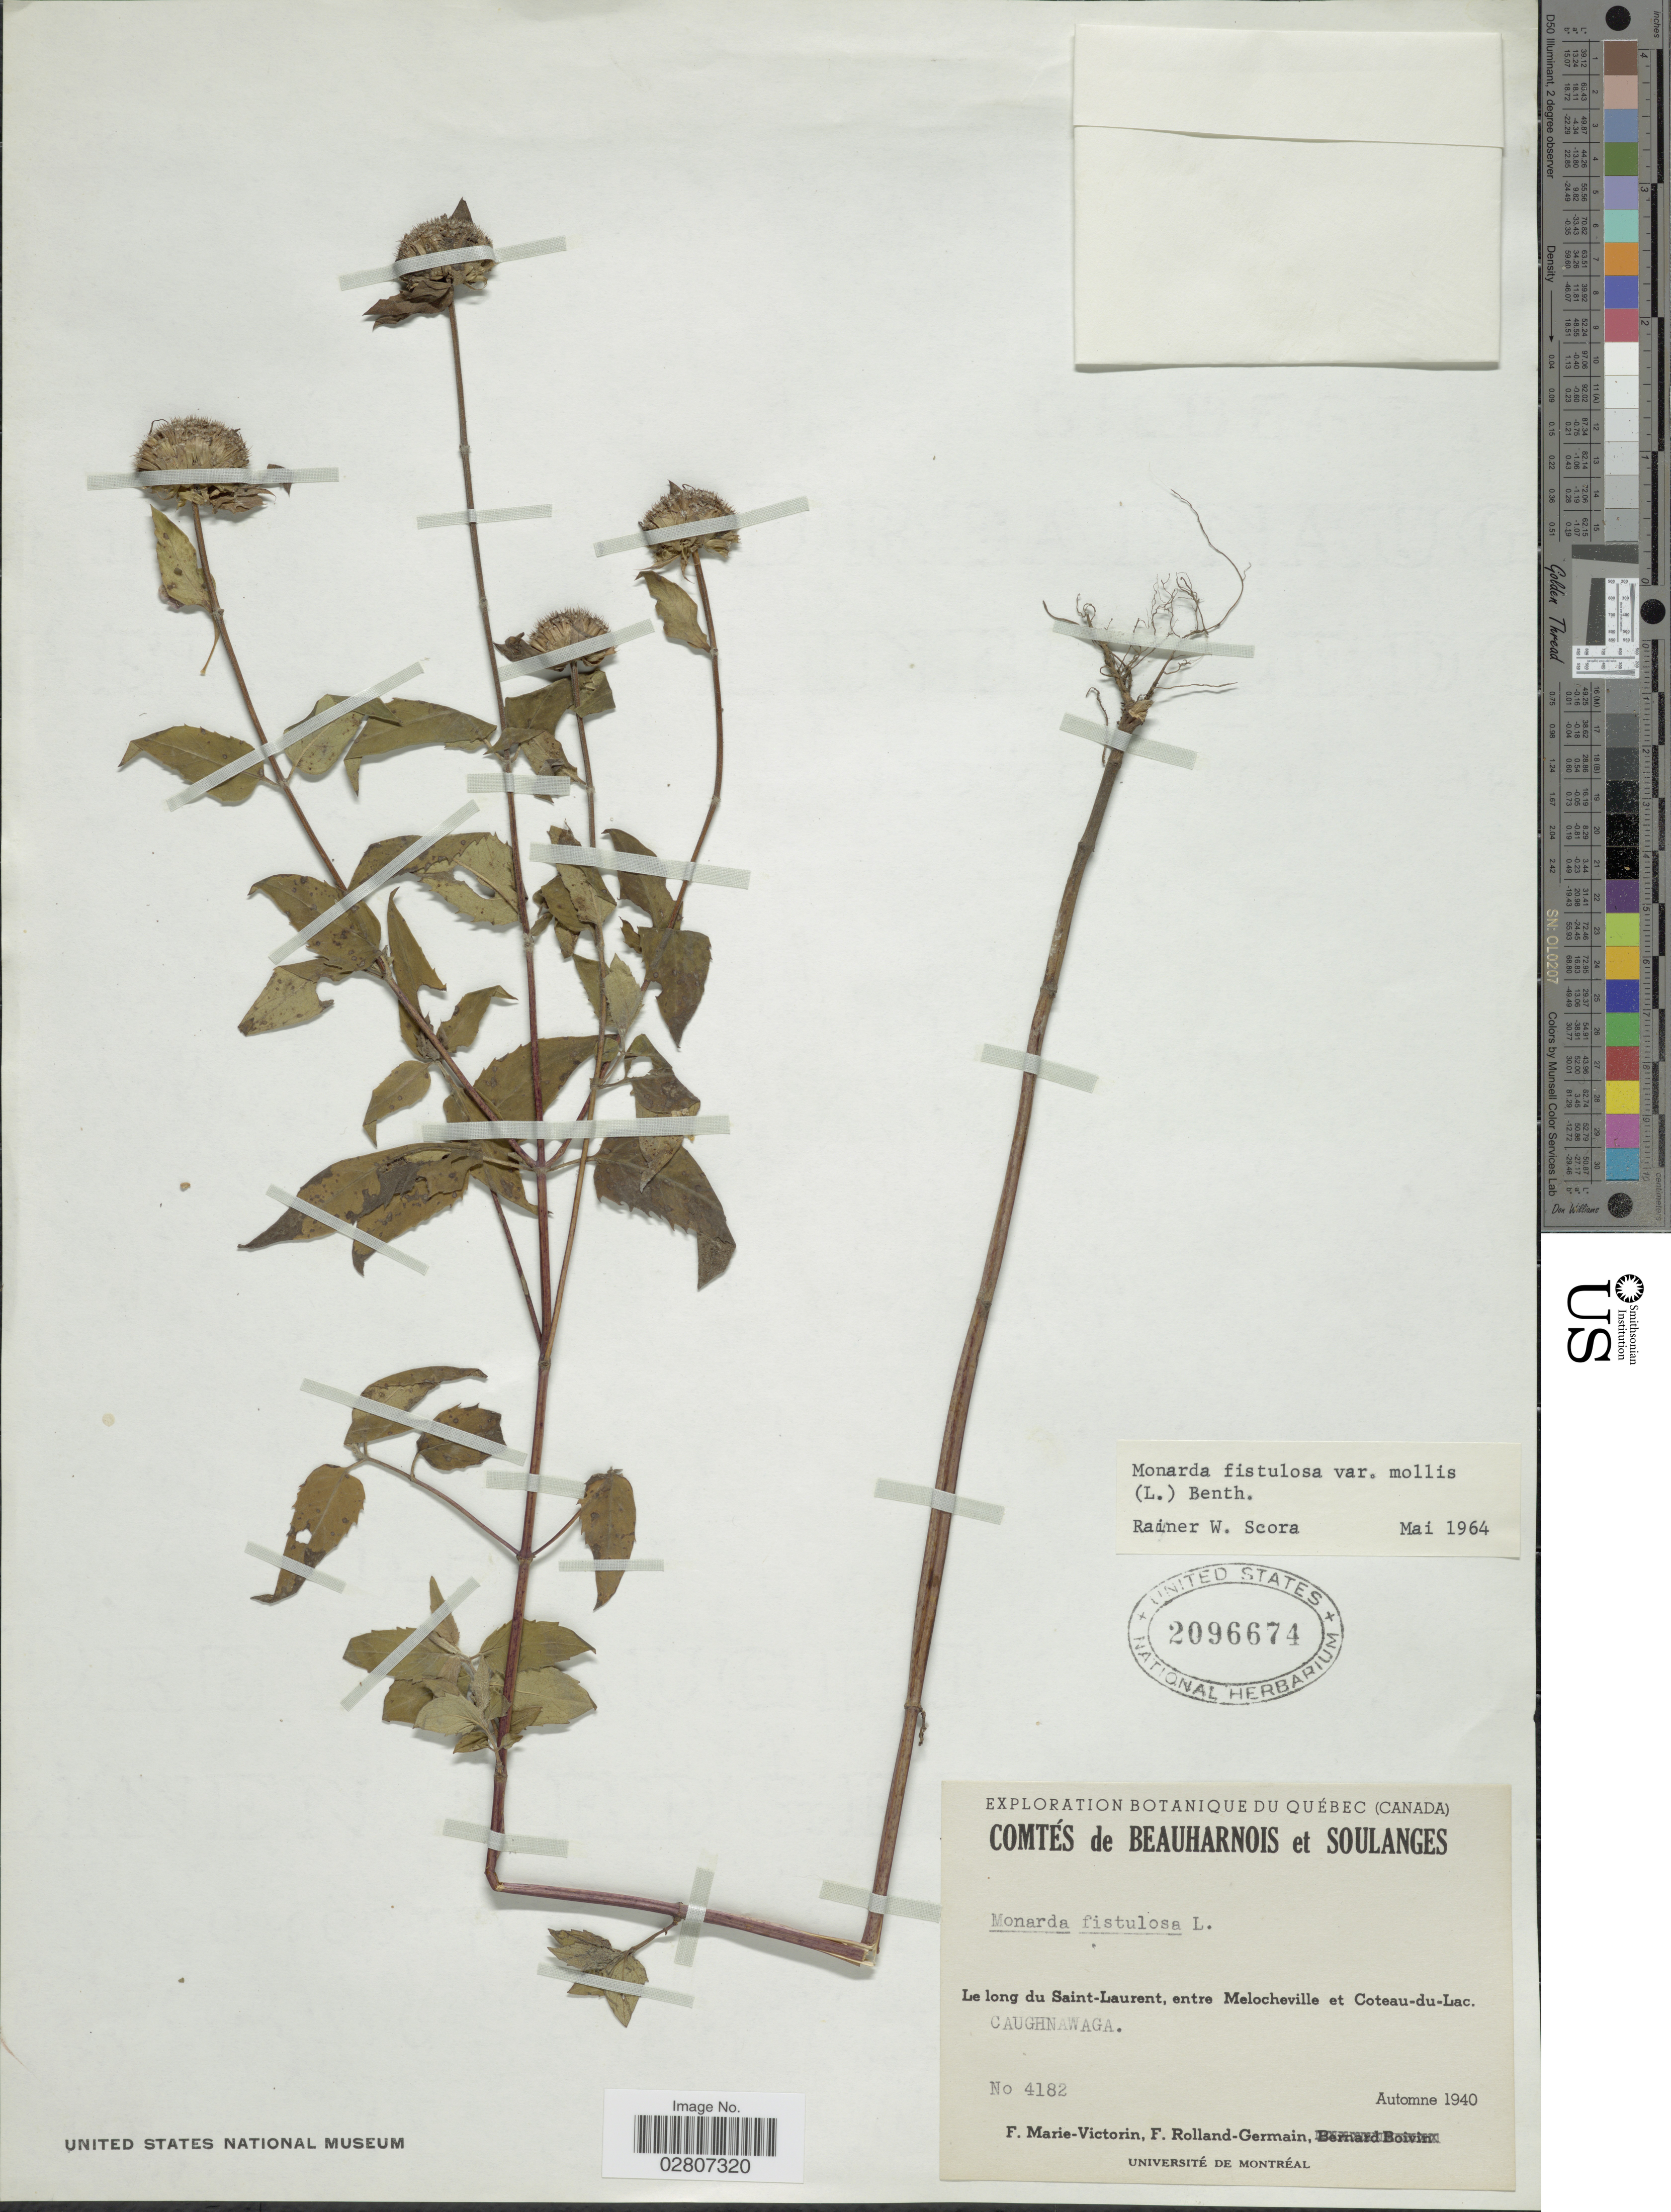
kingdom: Plantae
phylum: Tracheophyta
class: Magnoliopsida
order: Lamiales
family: Lamiaceae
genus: Monarda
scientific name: Monarda fistulosa var. mollis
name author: (L.) L.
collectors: F. Marie-Victorin & Rolland-Germain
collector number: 4182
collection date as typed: Automne 1940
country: Canada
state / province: Quebec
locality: Comtés de Beauharnois et Soulanges. Le long du Saint-Laurent, entre Melocheville et Coteau-du-Lac. Caughnawaga.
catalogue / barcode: US 2096674